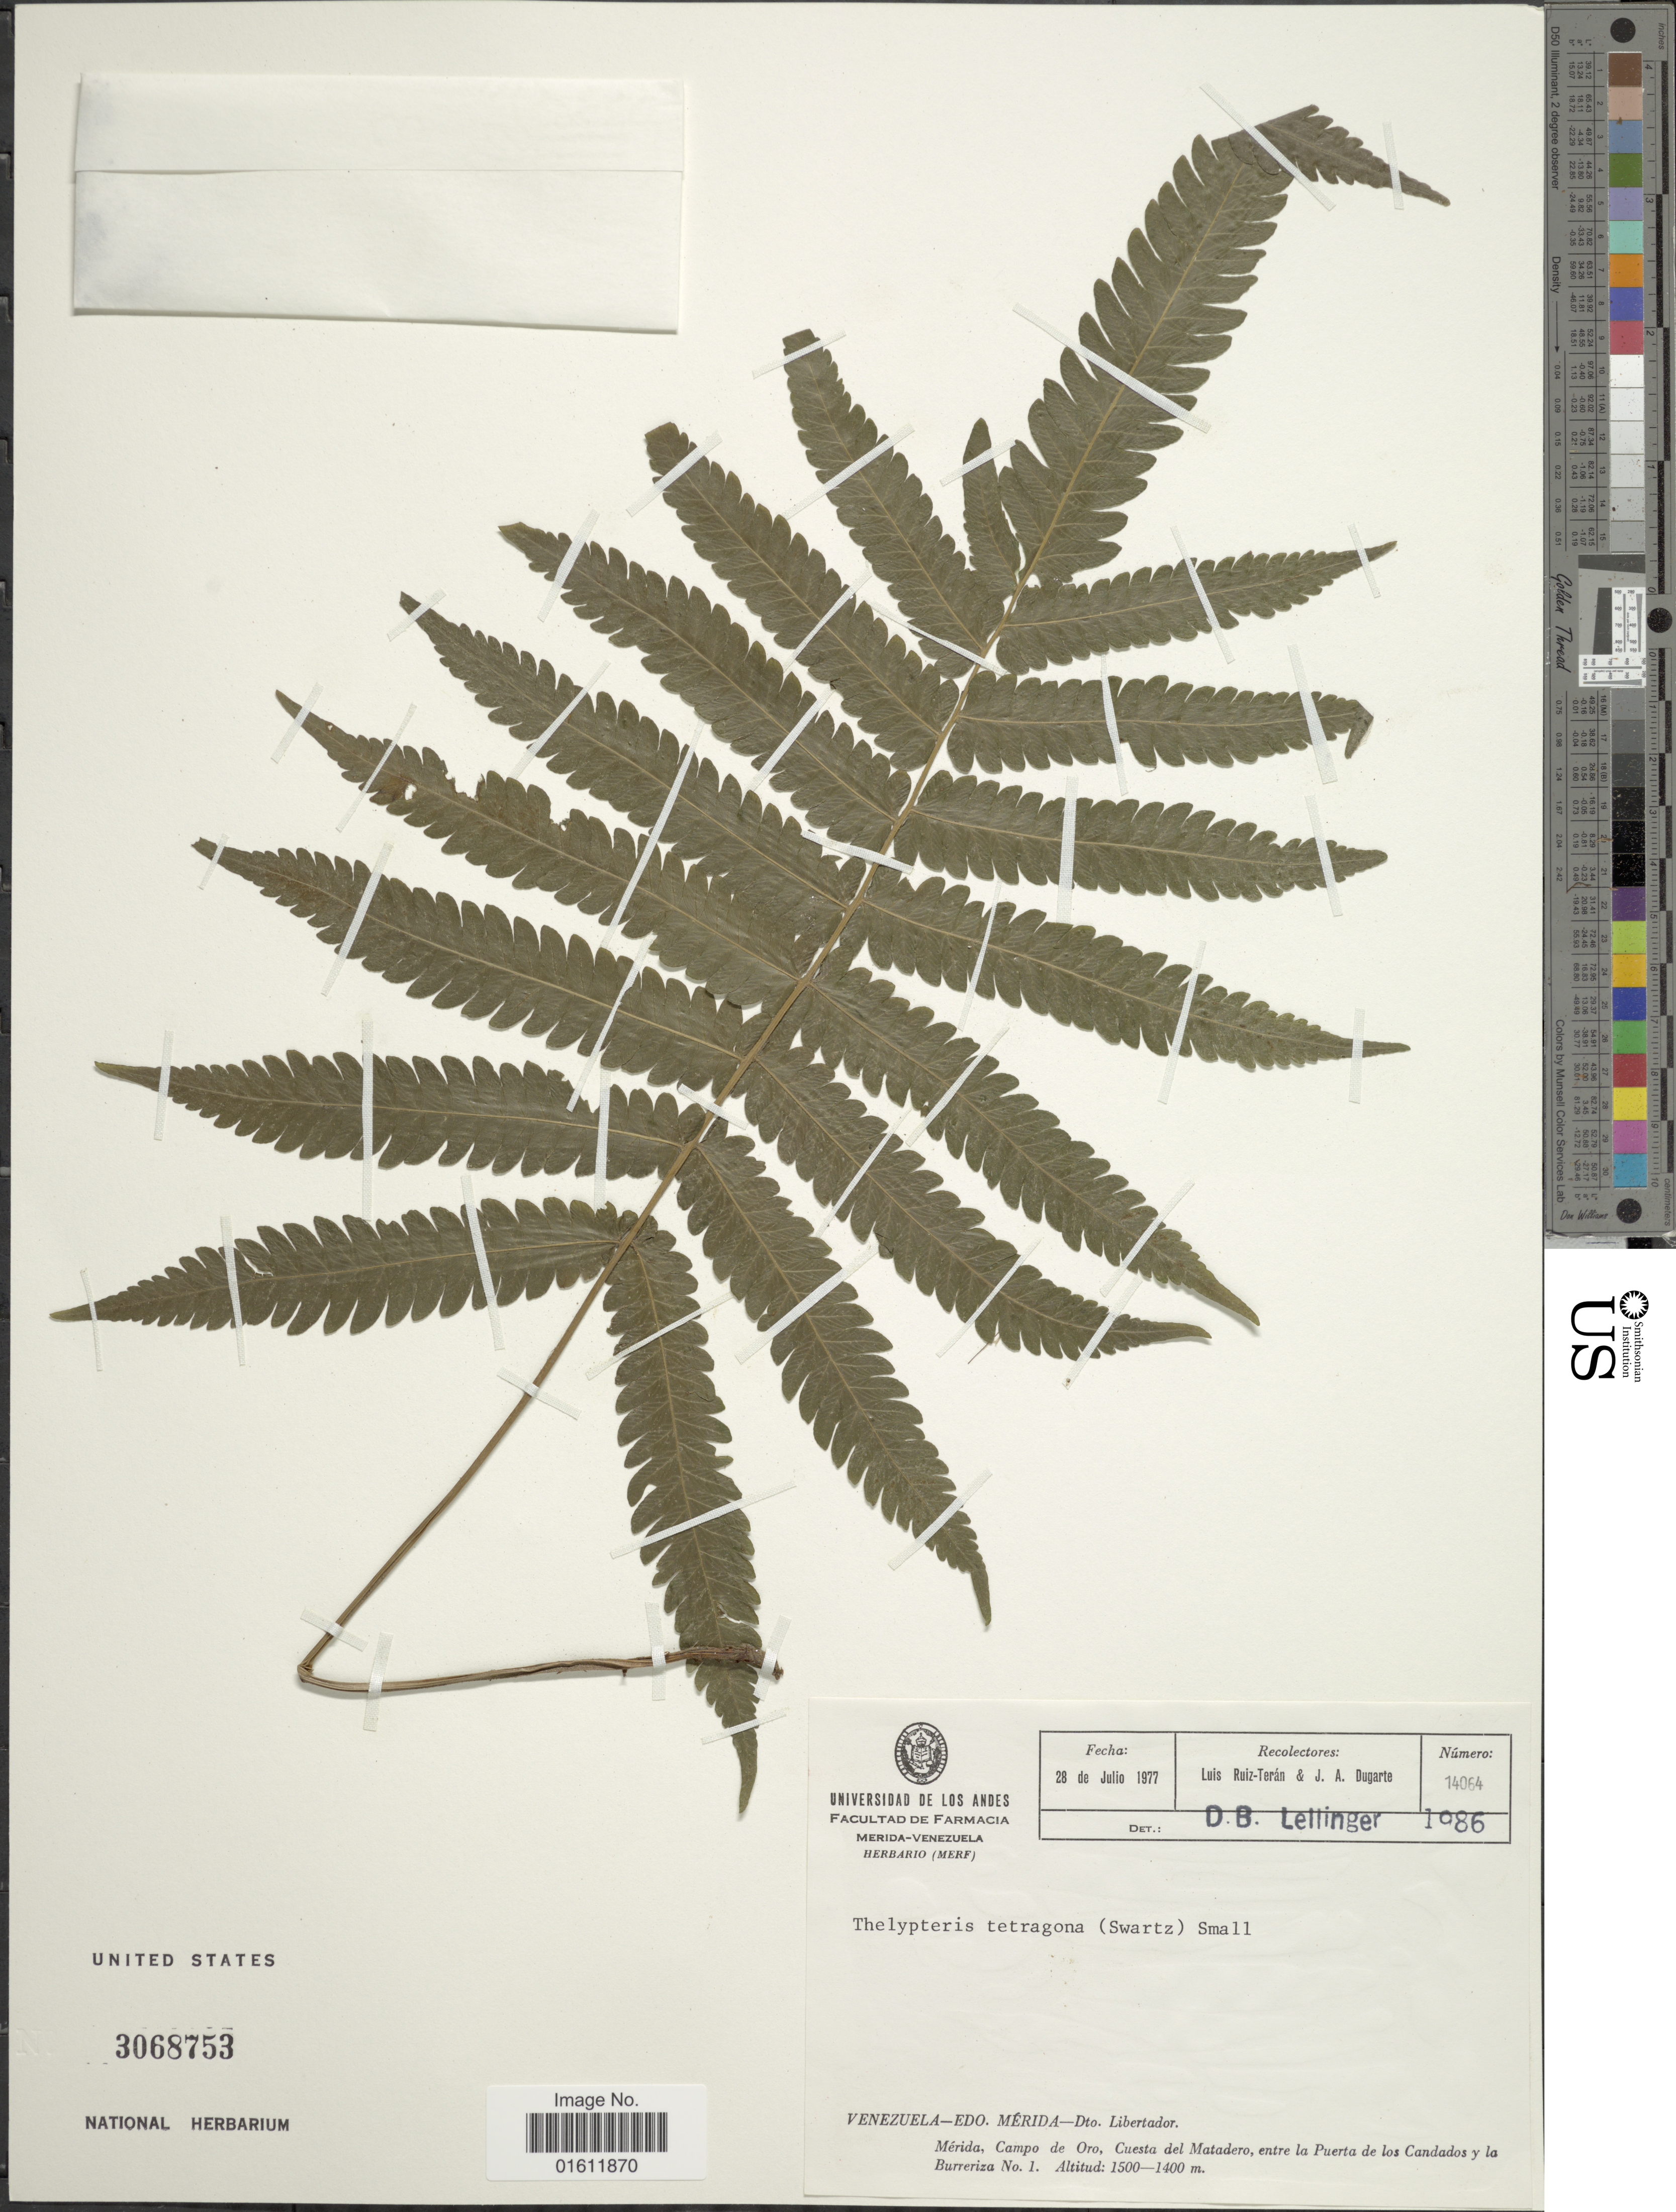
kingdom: Plantae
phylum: Tracheophyta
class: Polypodiopsida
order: Polypodiales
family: Thelypteridaceae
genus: Goniopteris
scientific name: Goniopteris tetragona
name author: (C. Presl) Sw.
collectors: L. E. Ruíz-Terán & J. Dugarte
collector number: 14064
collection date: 1977-07-28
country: Venezuela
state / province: Mérida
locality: Dto. Libertador, Campo de Oro, Cuesta del Matadero, entre la Puerta de los Candados y la Burreriza.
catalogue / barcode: US 3068753